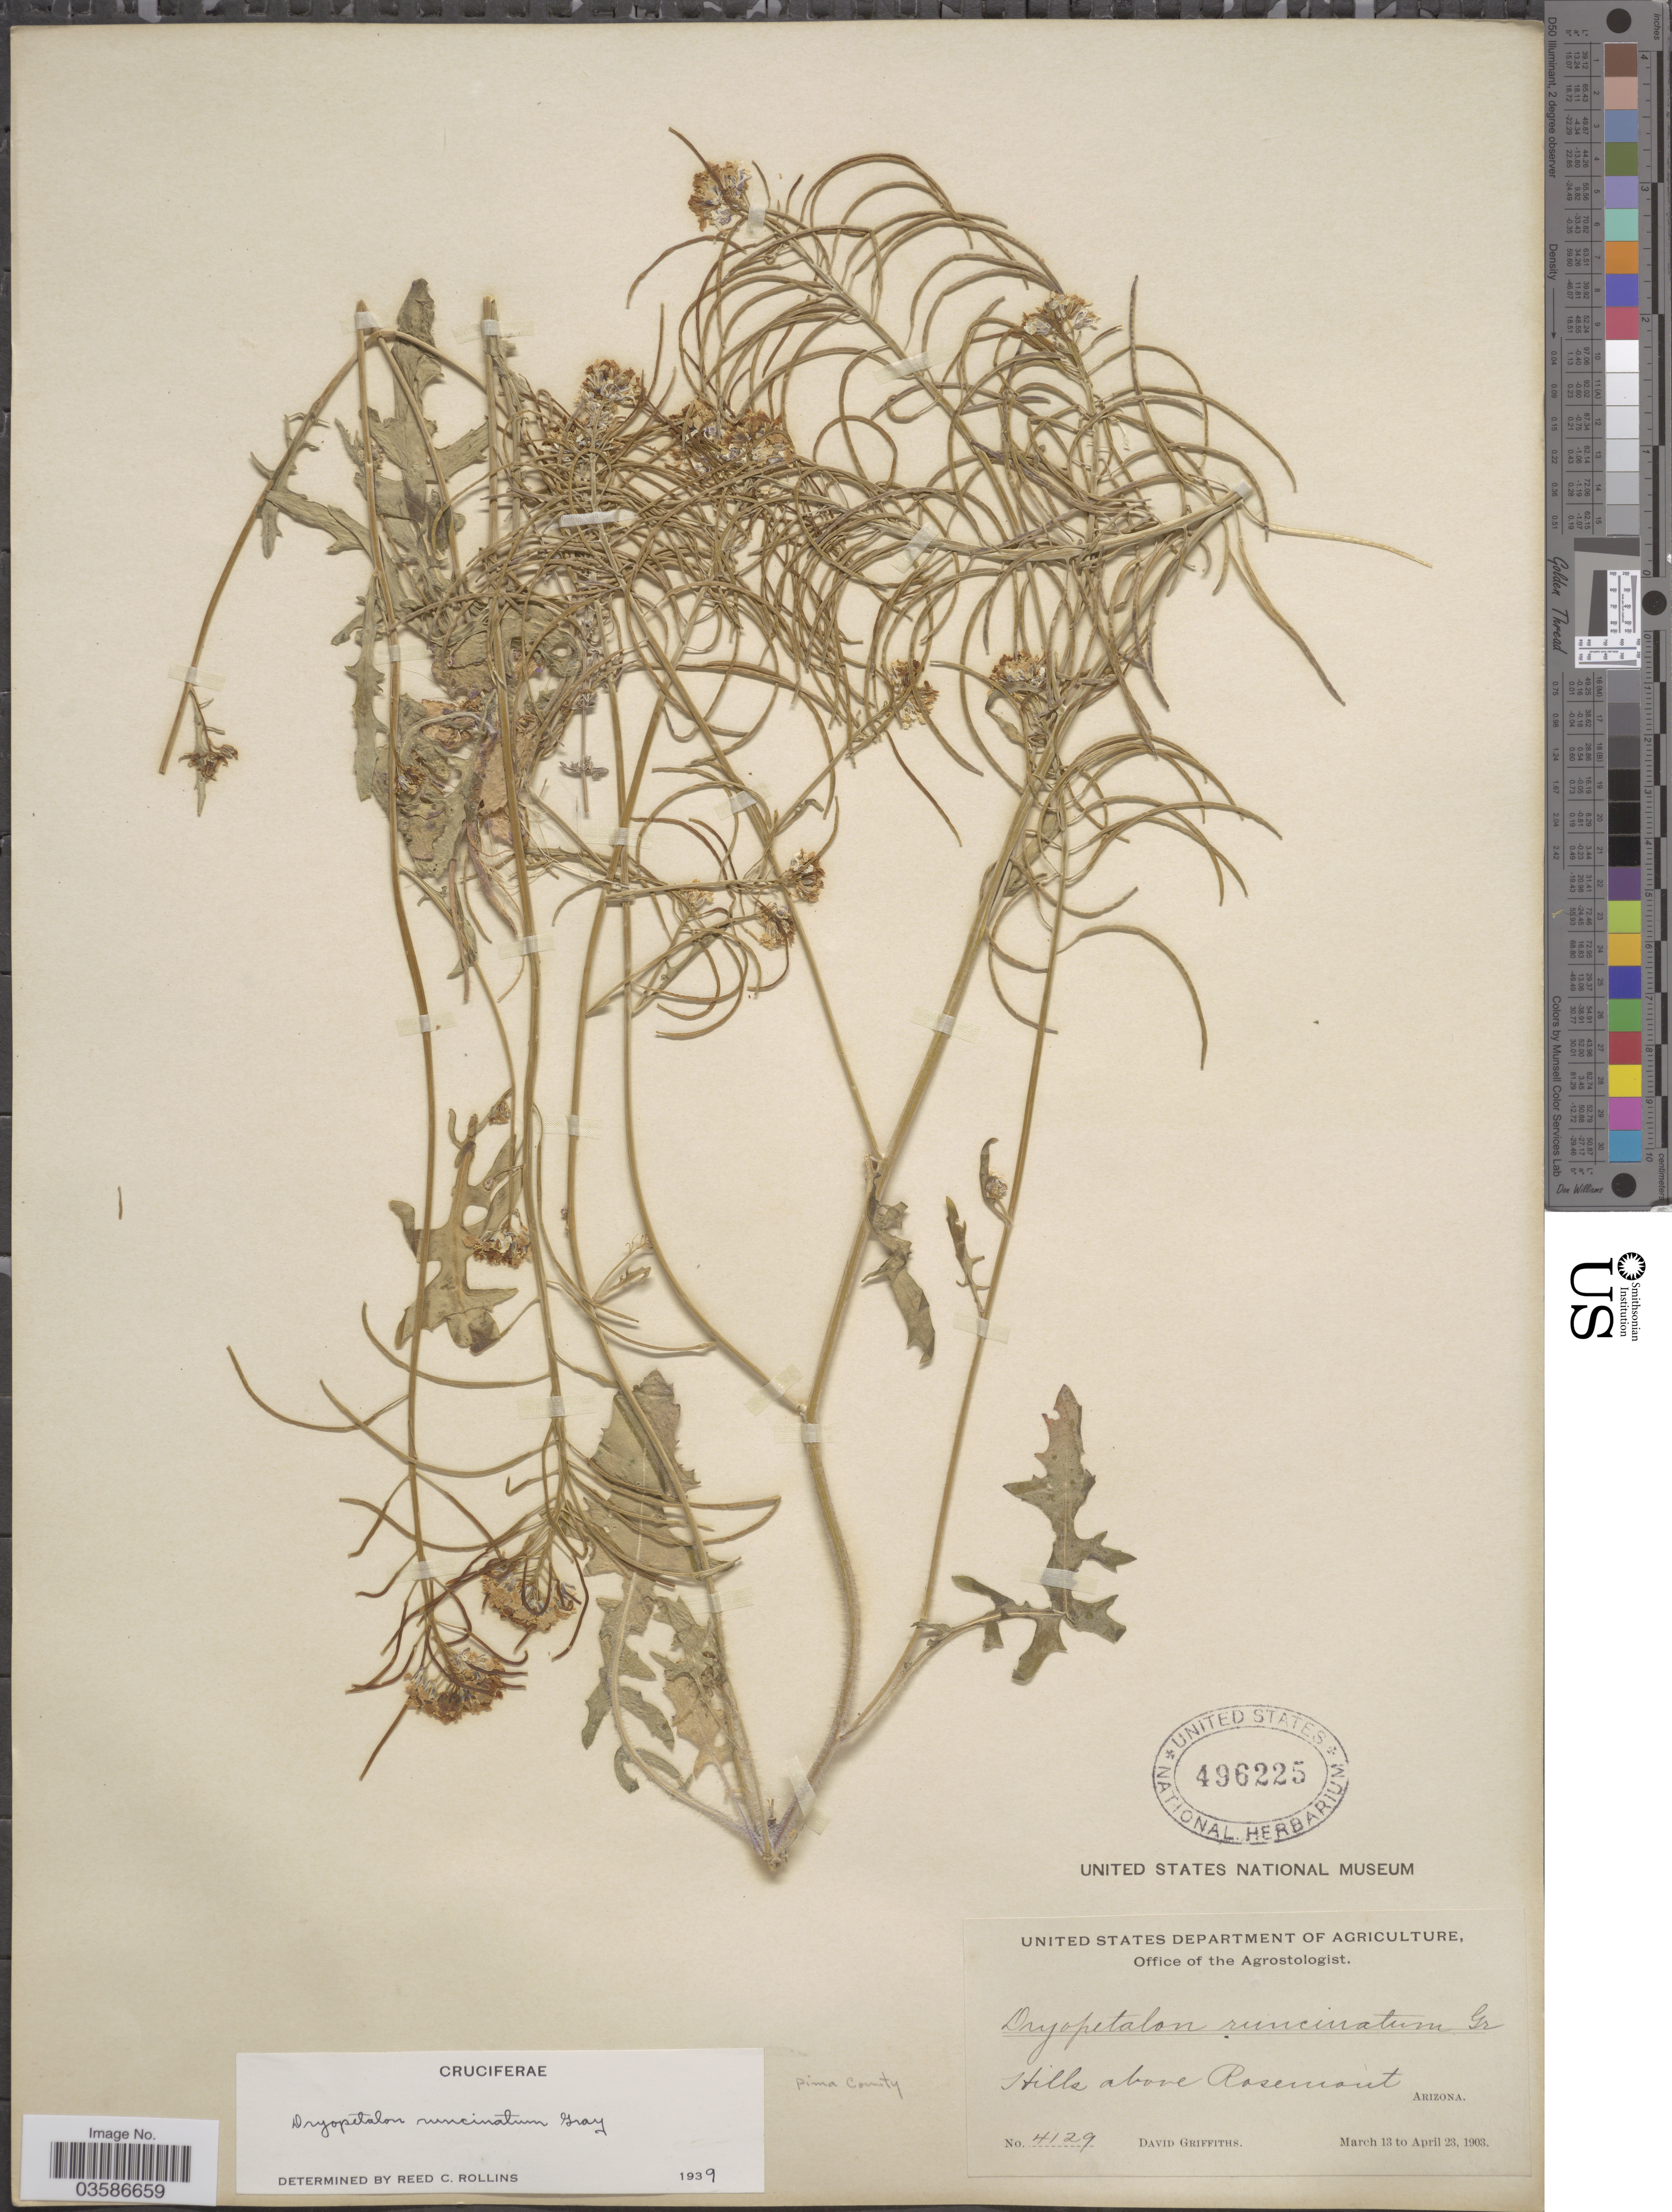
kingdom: Plantae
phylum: Tracheophyta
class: Magnoliopsida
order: Brassicales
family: Brassicaceae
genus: Dryopetalon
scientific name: Dryopetalon runcinatum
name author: A. Gray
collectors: D. Griffiths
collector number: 4129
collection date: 1903-03-13/1903-04-23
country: United States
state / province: Arizona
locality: Hills above Rosemont. Pima County.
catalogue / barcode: US 496225